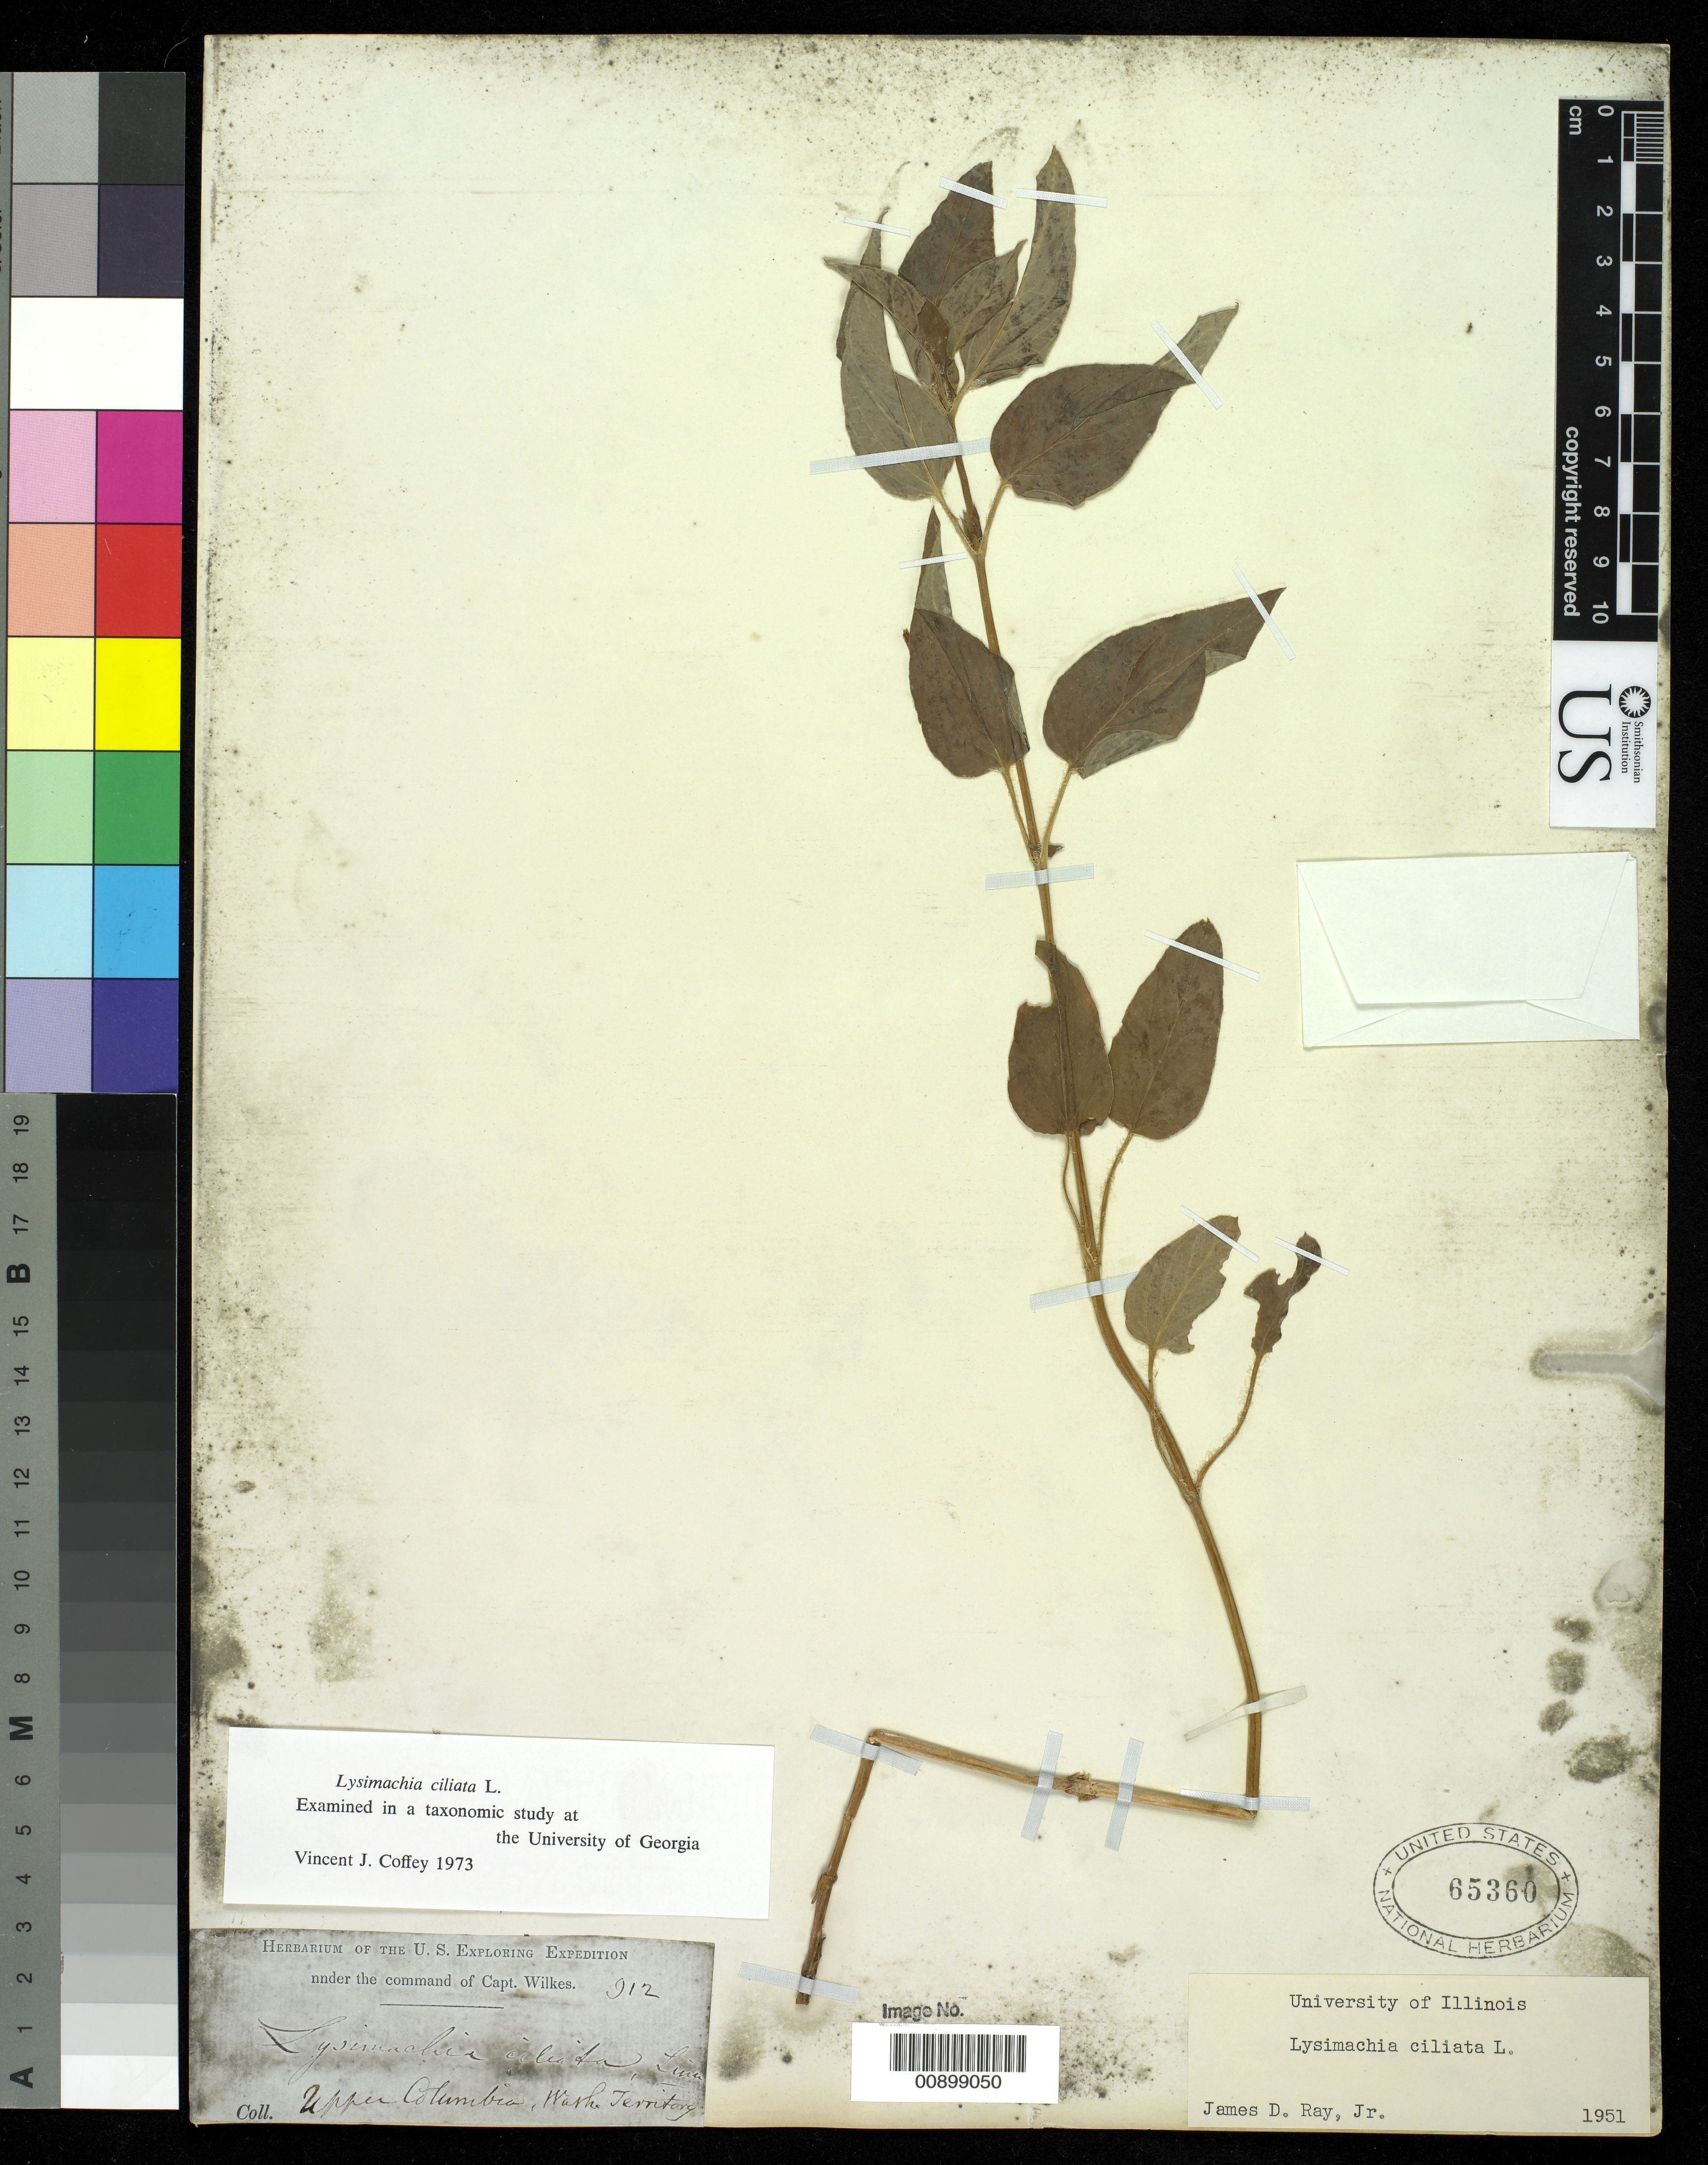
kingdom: Plantae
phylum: Tracheophyta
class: Magnoliopsida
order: Ericales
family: Primulaceae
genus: Lysimachia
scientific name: Lysimachia ciliata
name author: L.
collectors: Wilkes Explor. Exped.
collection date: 1838/1842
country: United States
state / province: Washington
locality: Upper Columbia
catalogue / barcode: US 65360